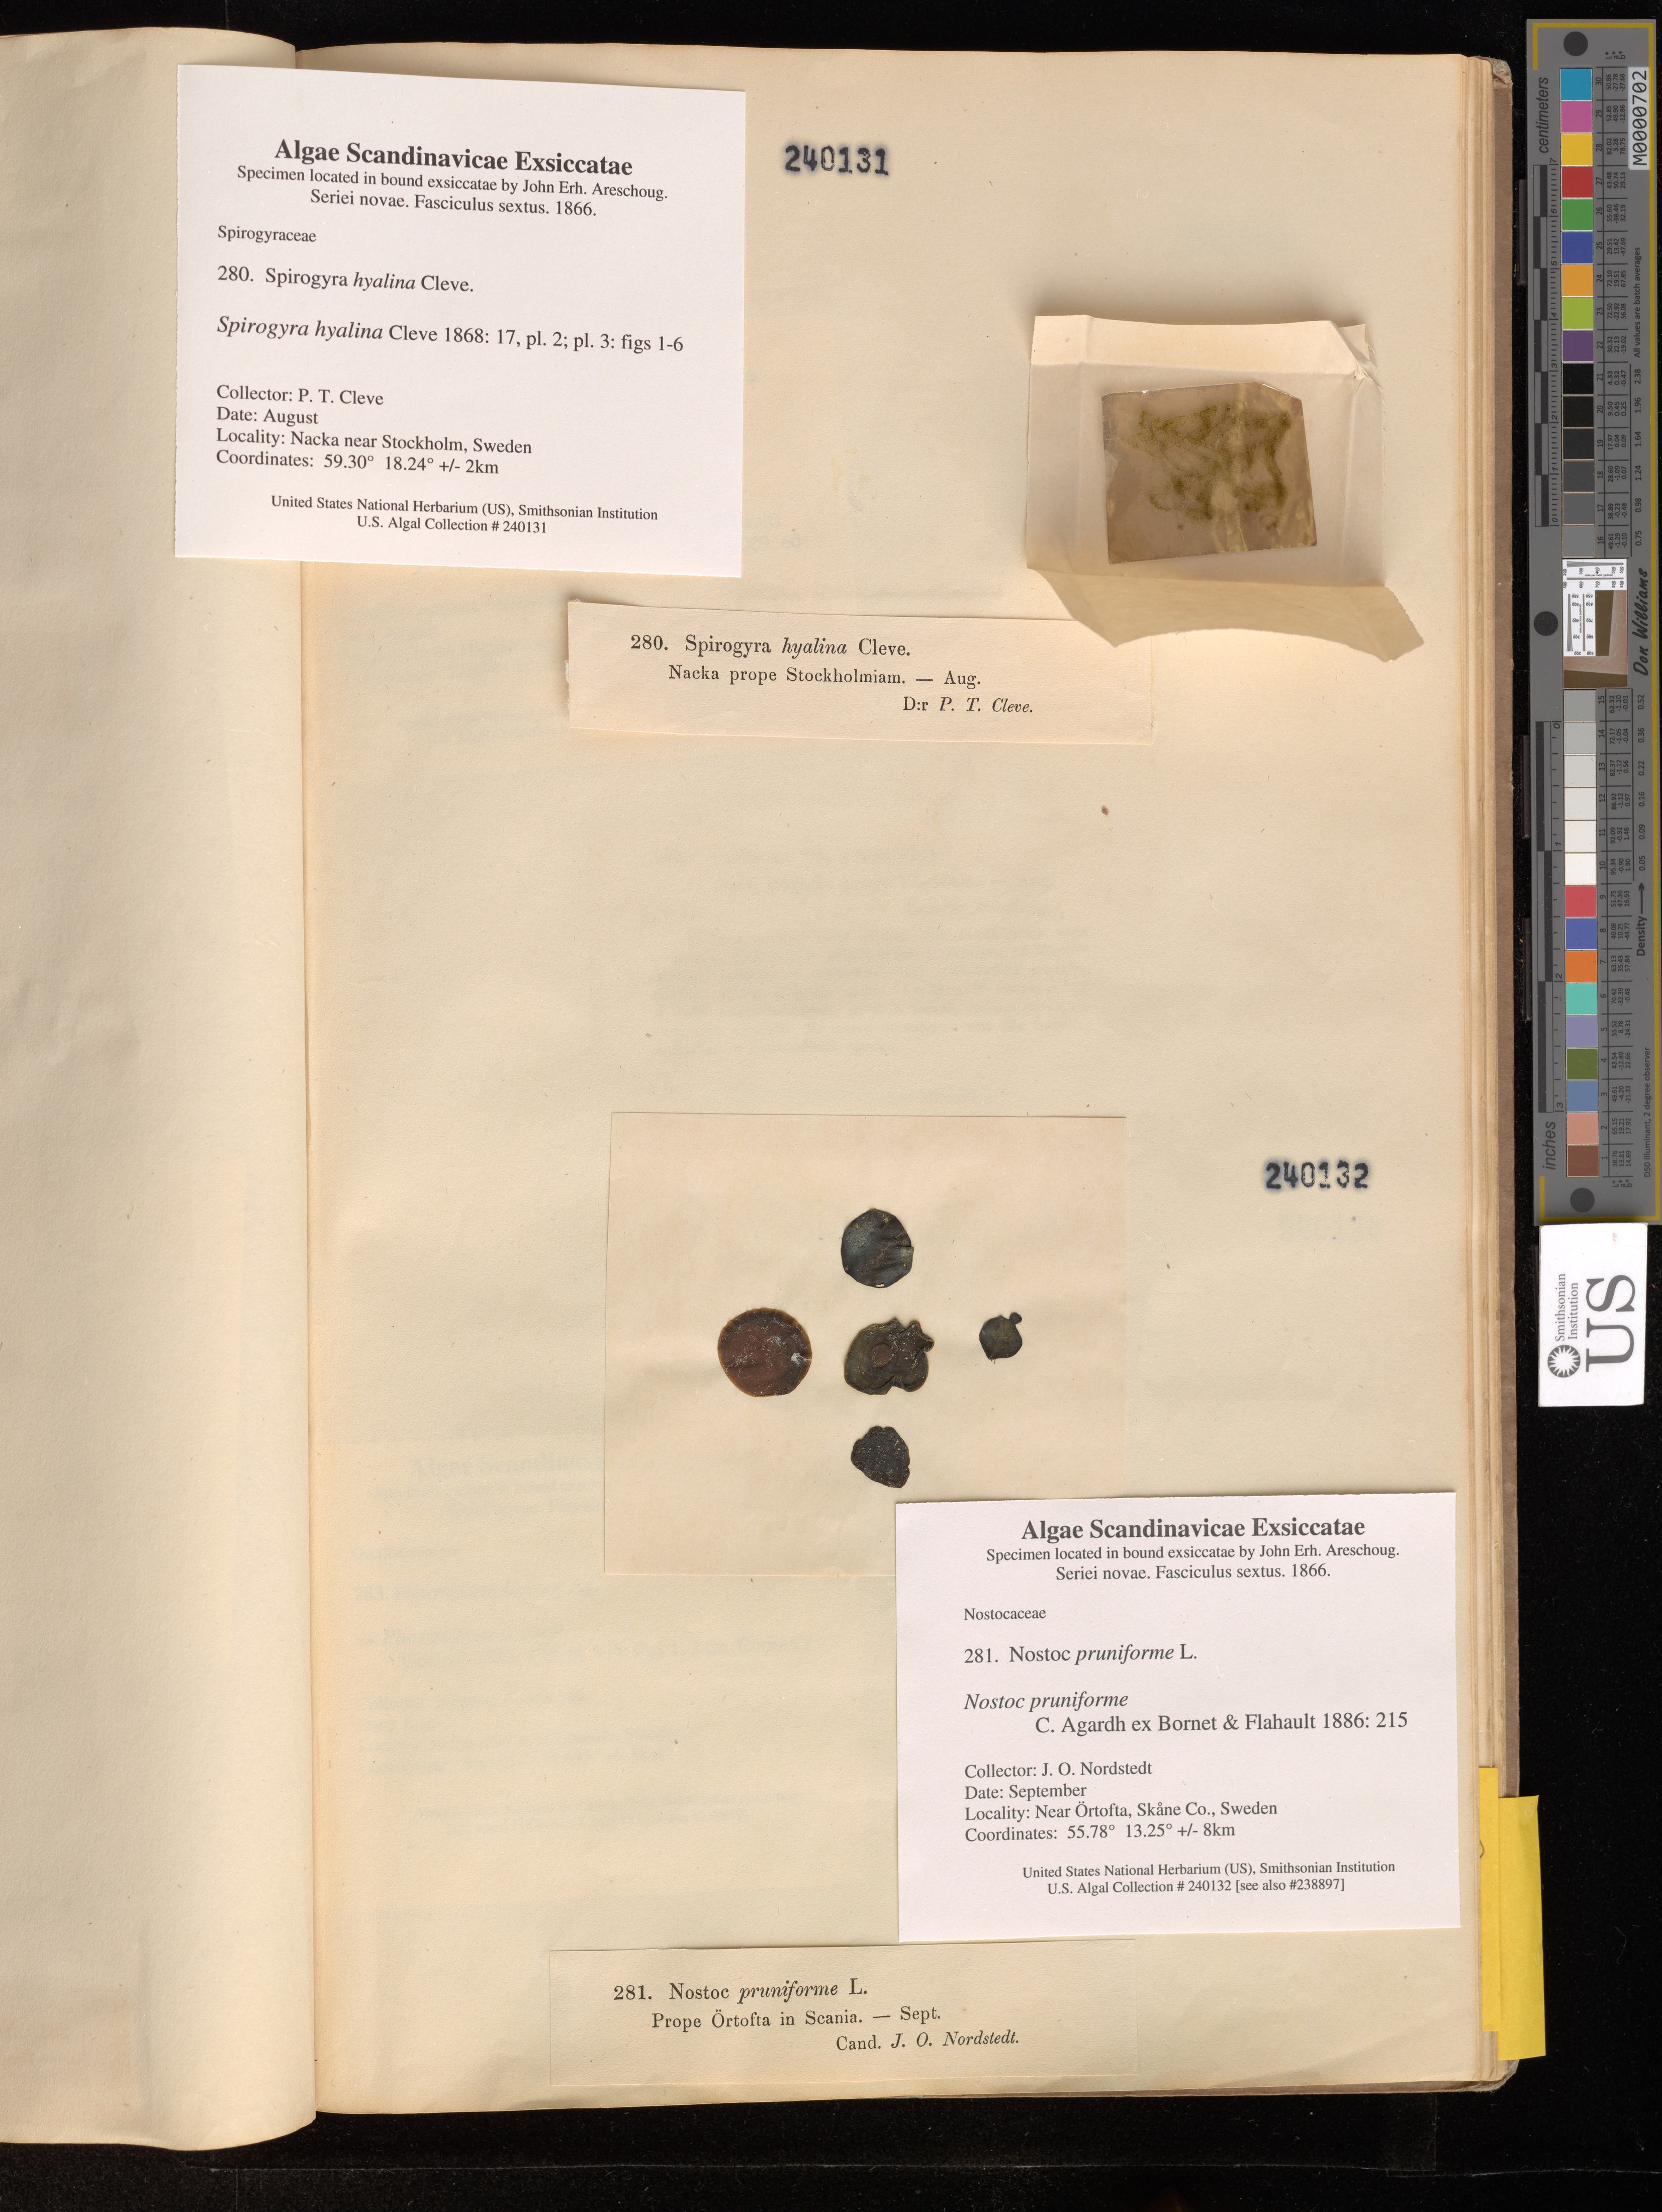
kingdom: Bacteria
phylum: Cyanobacteria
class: Cyanobacteriia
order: Cyanobacteriales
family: Microcoleaceae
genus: Lyngbya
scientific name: Lyngbya lutea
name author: Gomont ex Gomont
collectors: S. Akermark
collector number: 282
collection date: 1866-09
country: Sweden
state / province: Västra Götaland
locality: Bohuslan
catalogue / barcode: US 240132